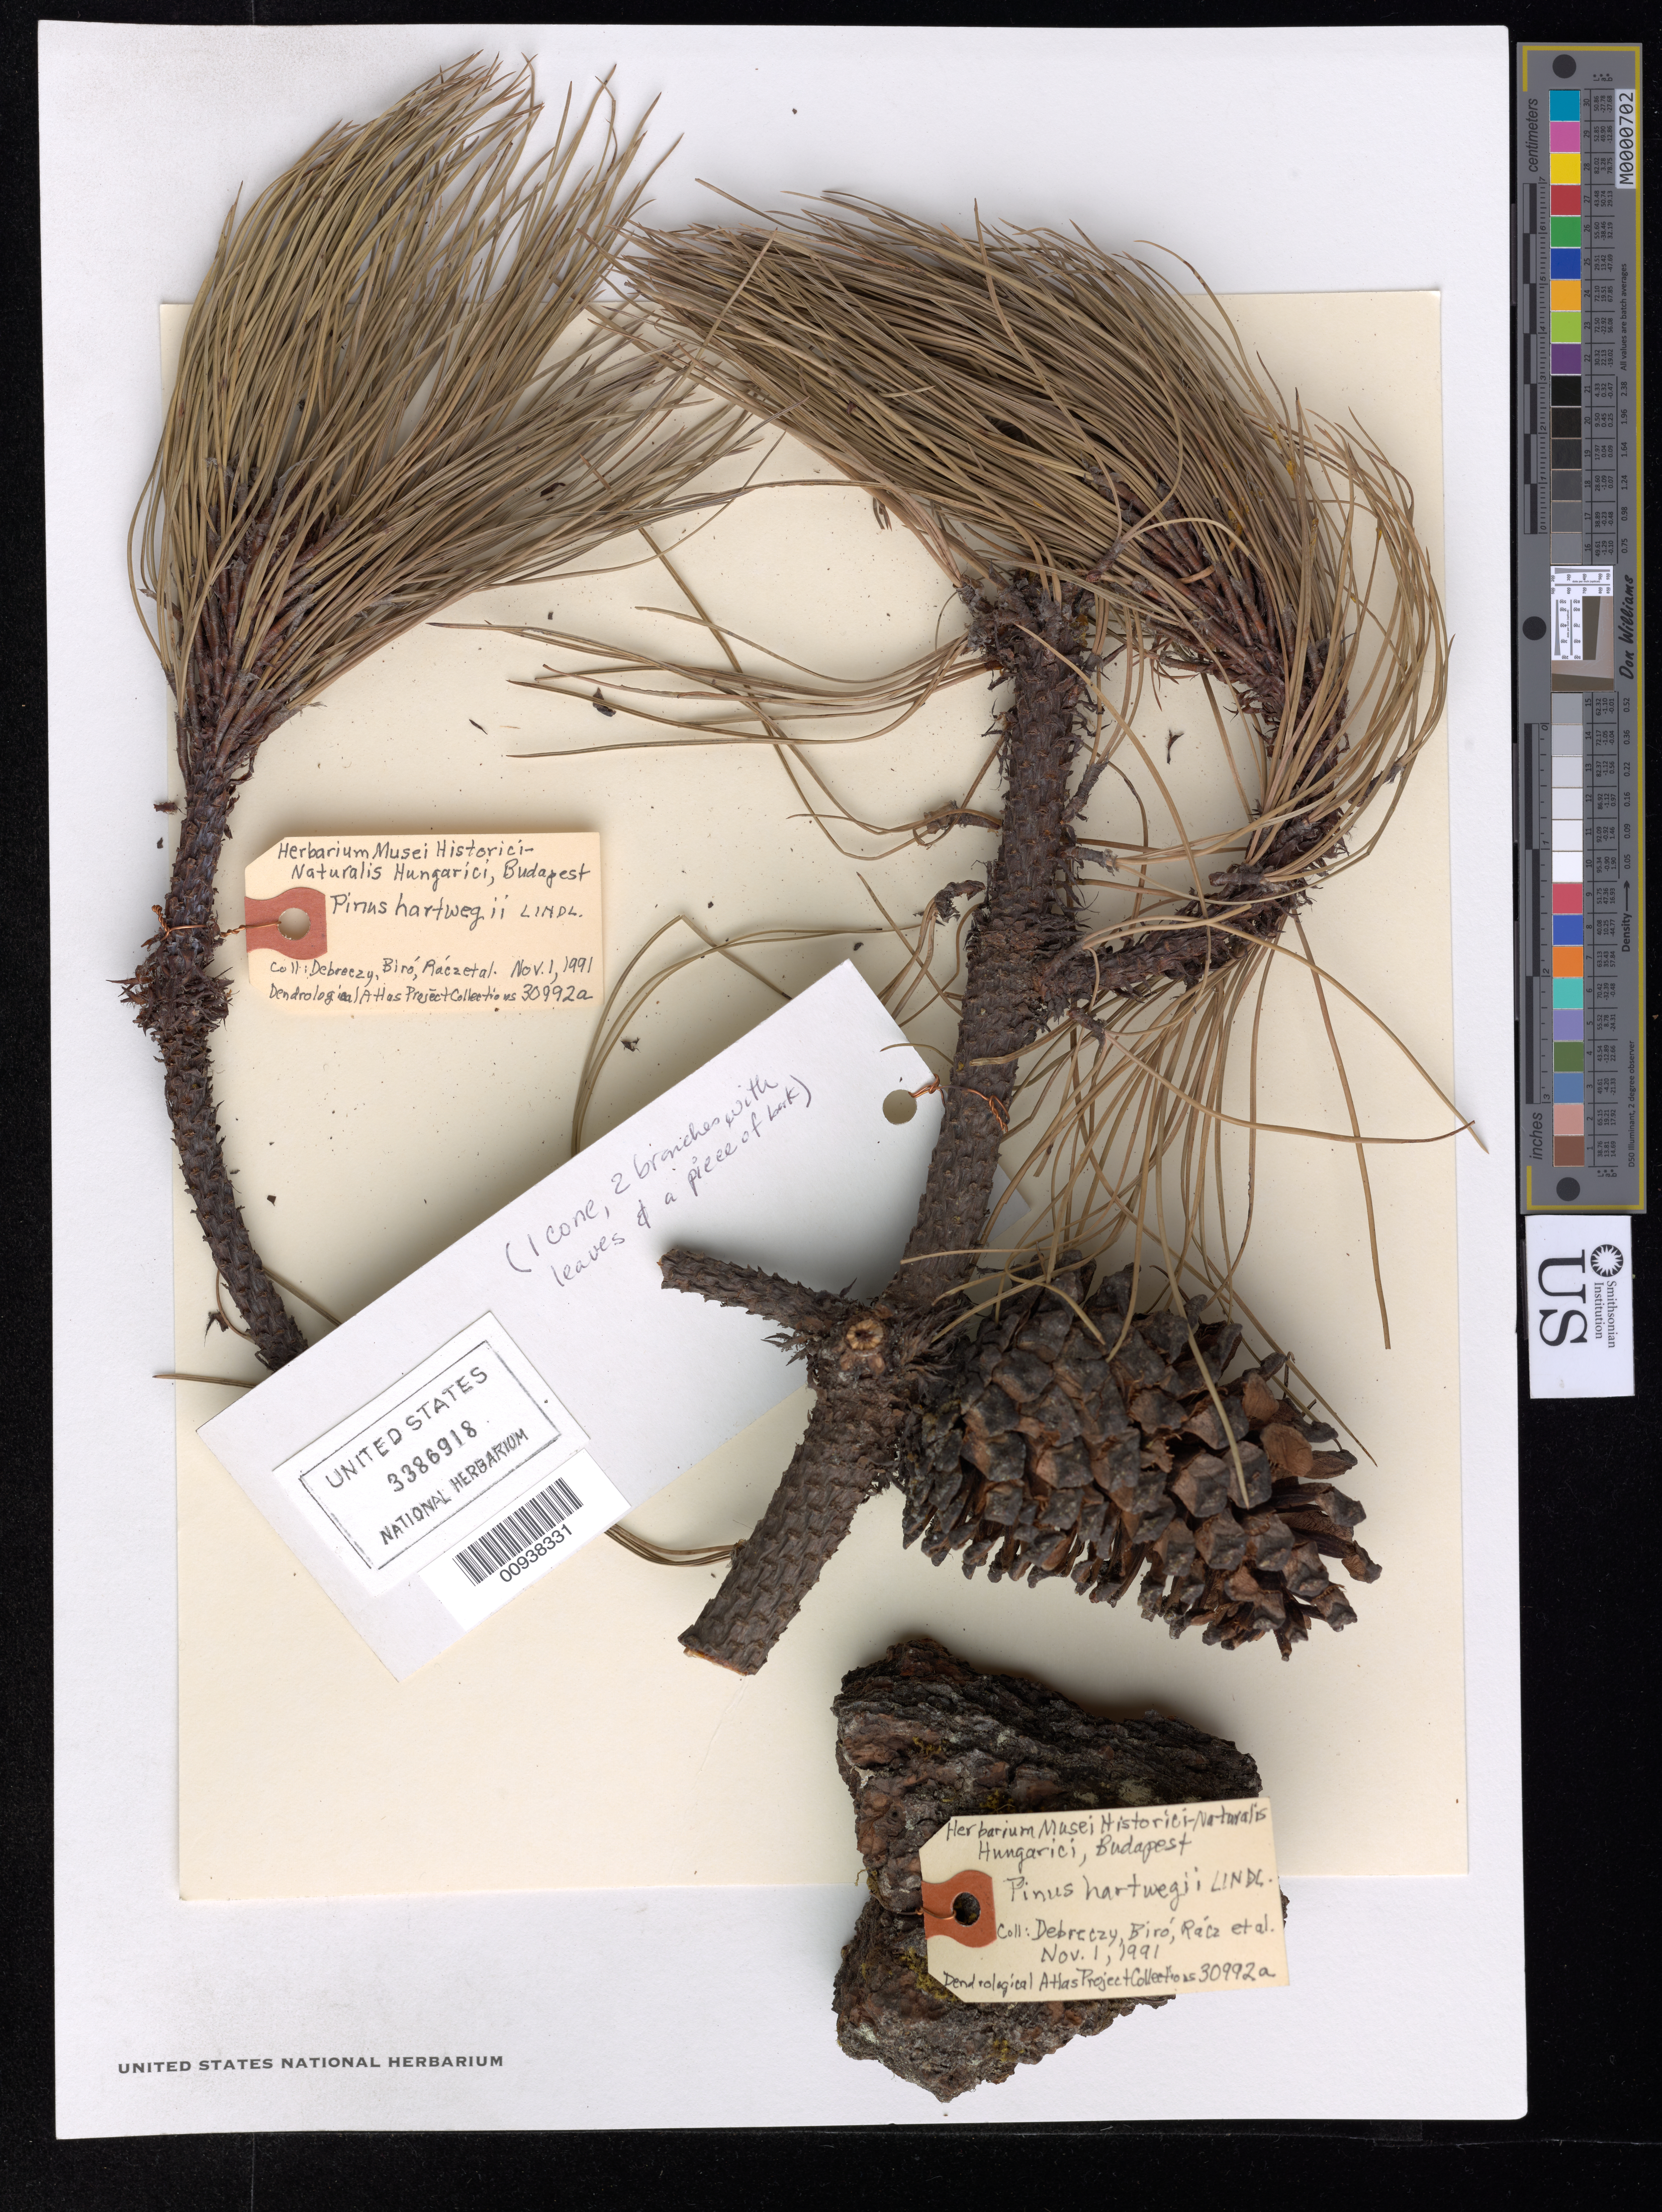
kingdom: Plantae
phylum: Tracheophyta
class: Pinopsida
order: Pinales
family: Pinaceae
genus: Pinus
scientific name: Pinus hartwegii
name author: Lindl.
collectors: Z. Debreczy, G. Biro, I. Rácz & et al.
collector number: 30992 a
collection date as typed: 01 Nov 1991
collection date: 1991-11-01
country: Mexico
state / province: México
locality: Parque Nacional Izta-Popo. Foothills of volcano Popocatepetl near Paso de Cortés.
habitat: Foothills of volcano. Almost pure stands of Pinus hartwegii.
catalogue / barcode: US 3386918